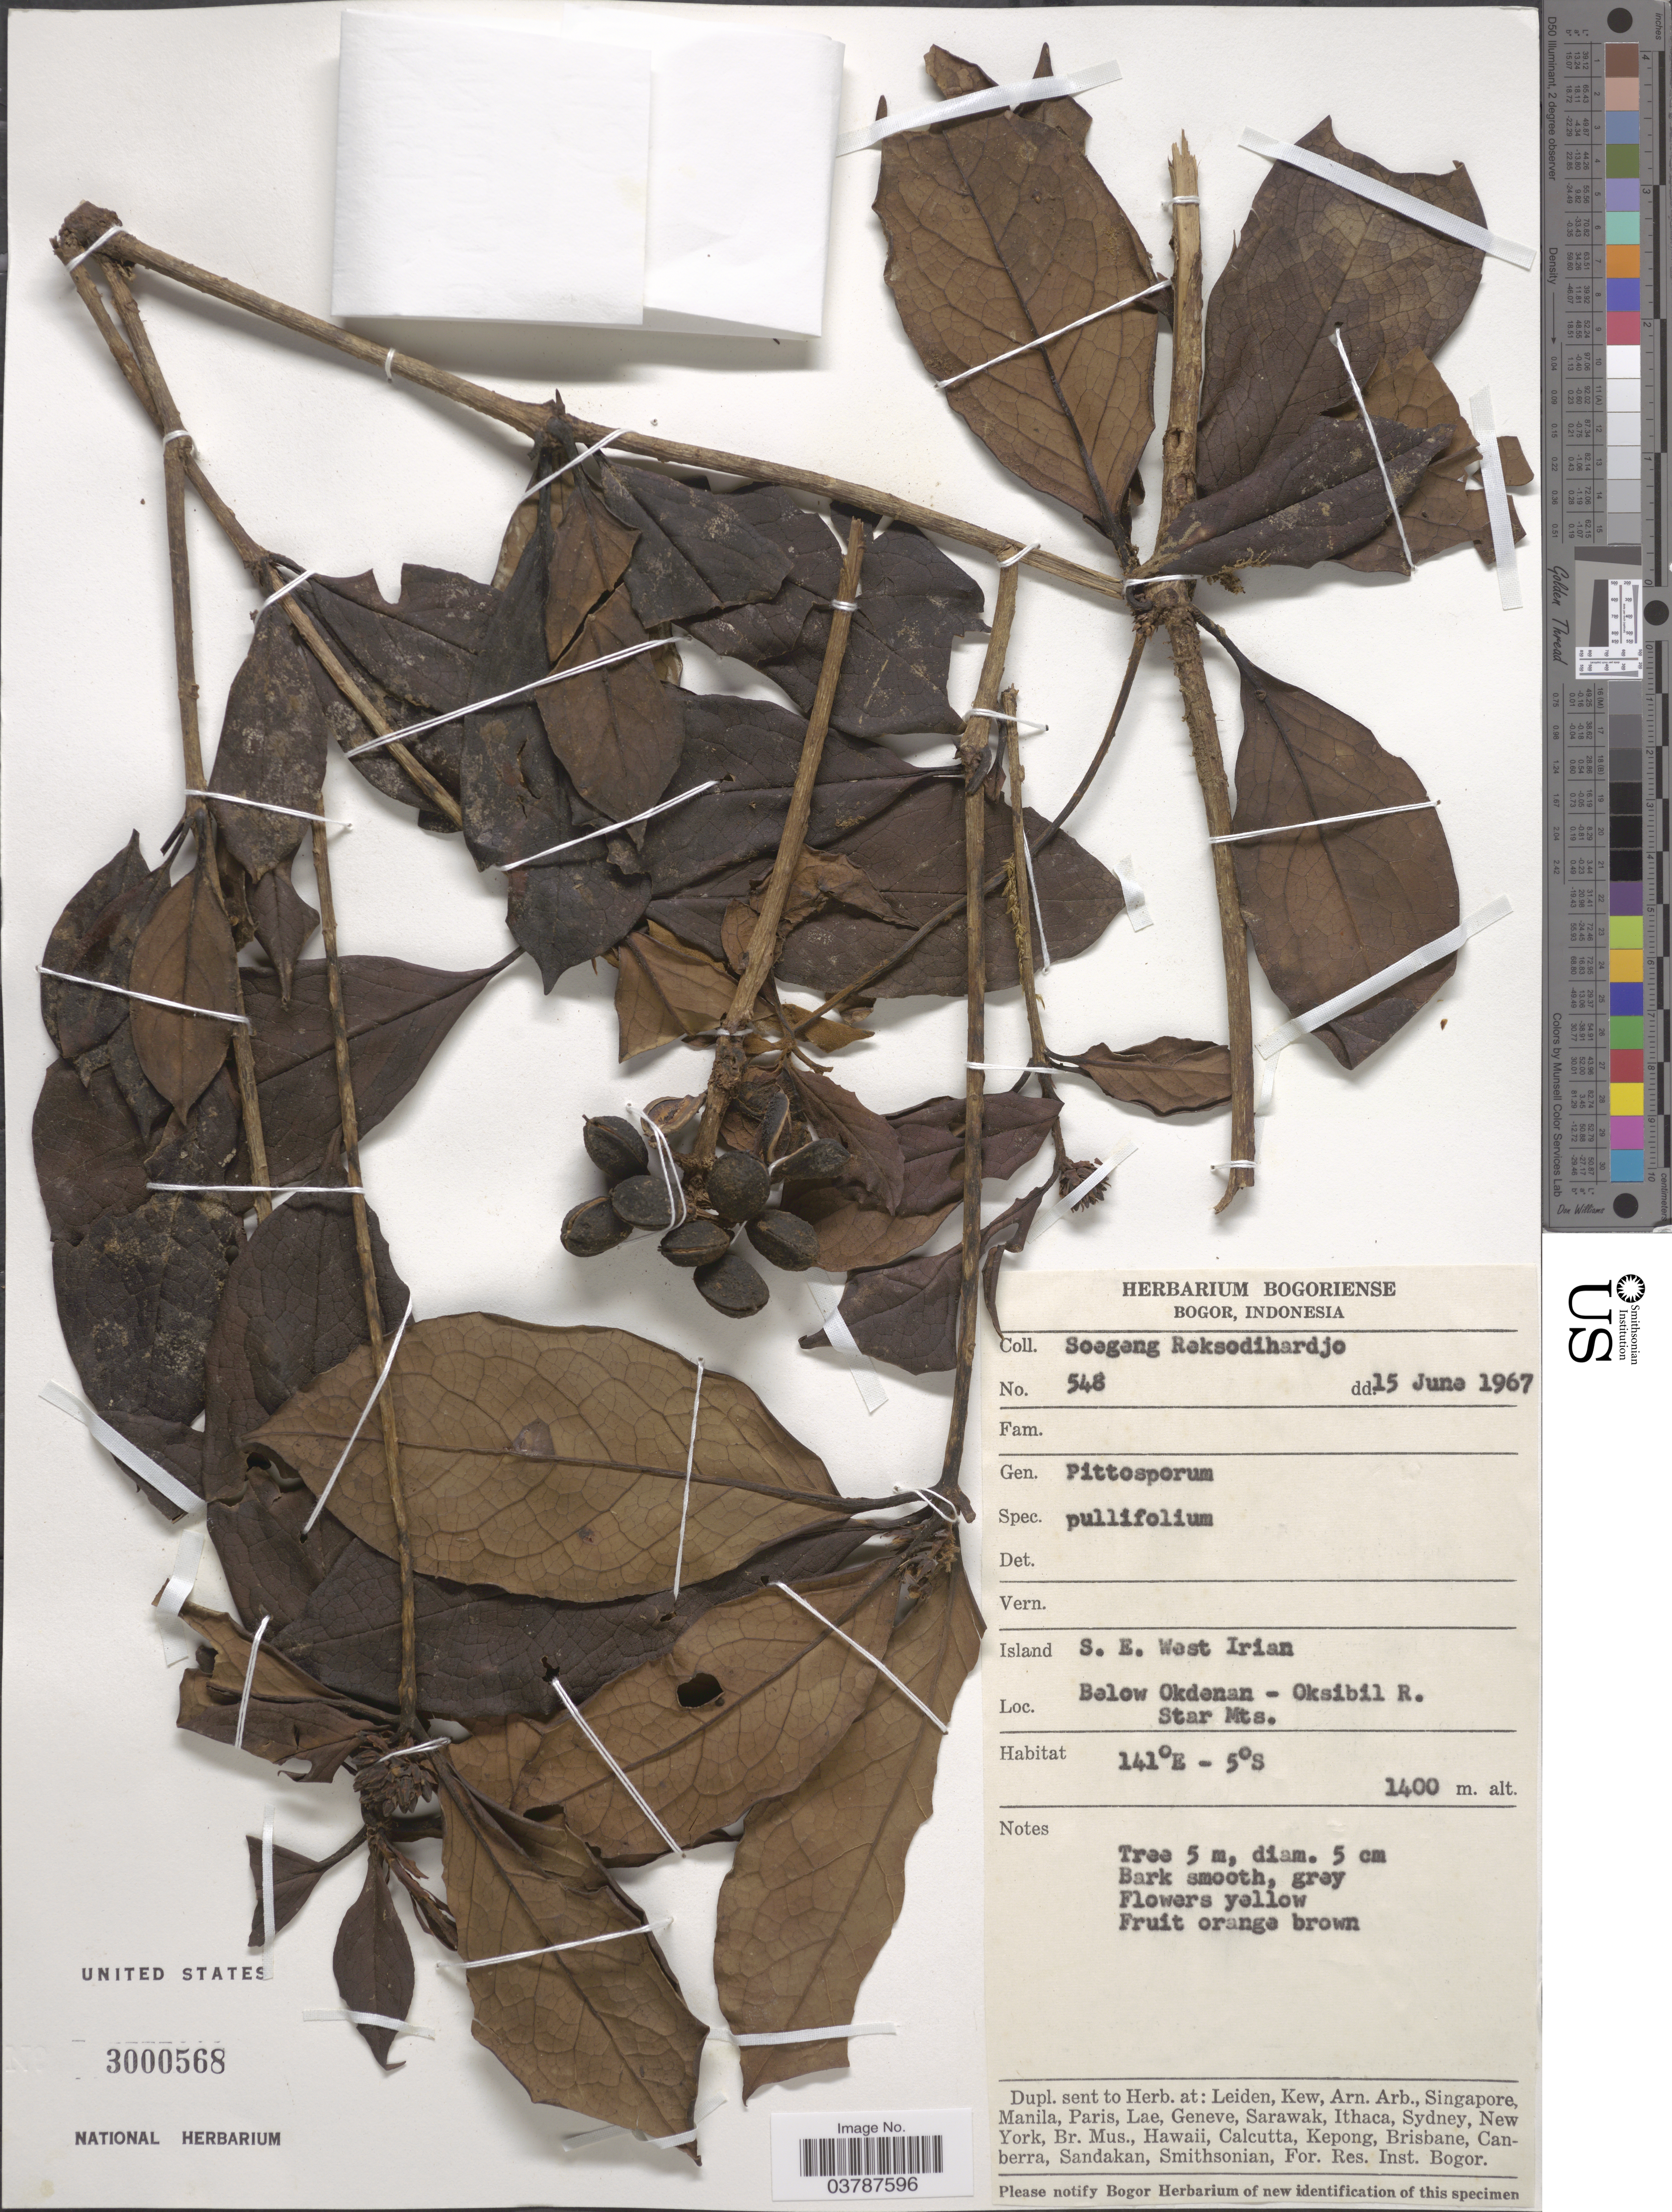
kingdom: Plantae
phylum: Tracheophyta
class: Magnoliopsida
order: Apiales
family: Pittosporaceae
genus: Pittosporum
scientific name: Pittosporum pullifolium subsp. pullifolium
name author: Burkill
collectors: S. Reksodihardjo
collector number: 548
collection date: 1967-06-15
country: Indonesia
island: New Guinea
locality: Island S. E. West Irian. Below Okdenan - Oksibil R. Star Mts.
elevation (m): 1400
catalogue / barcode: US 3000568